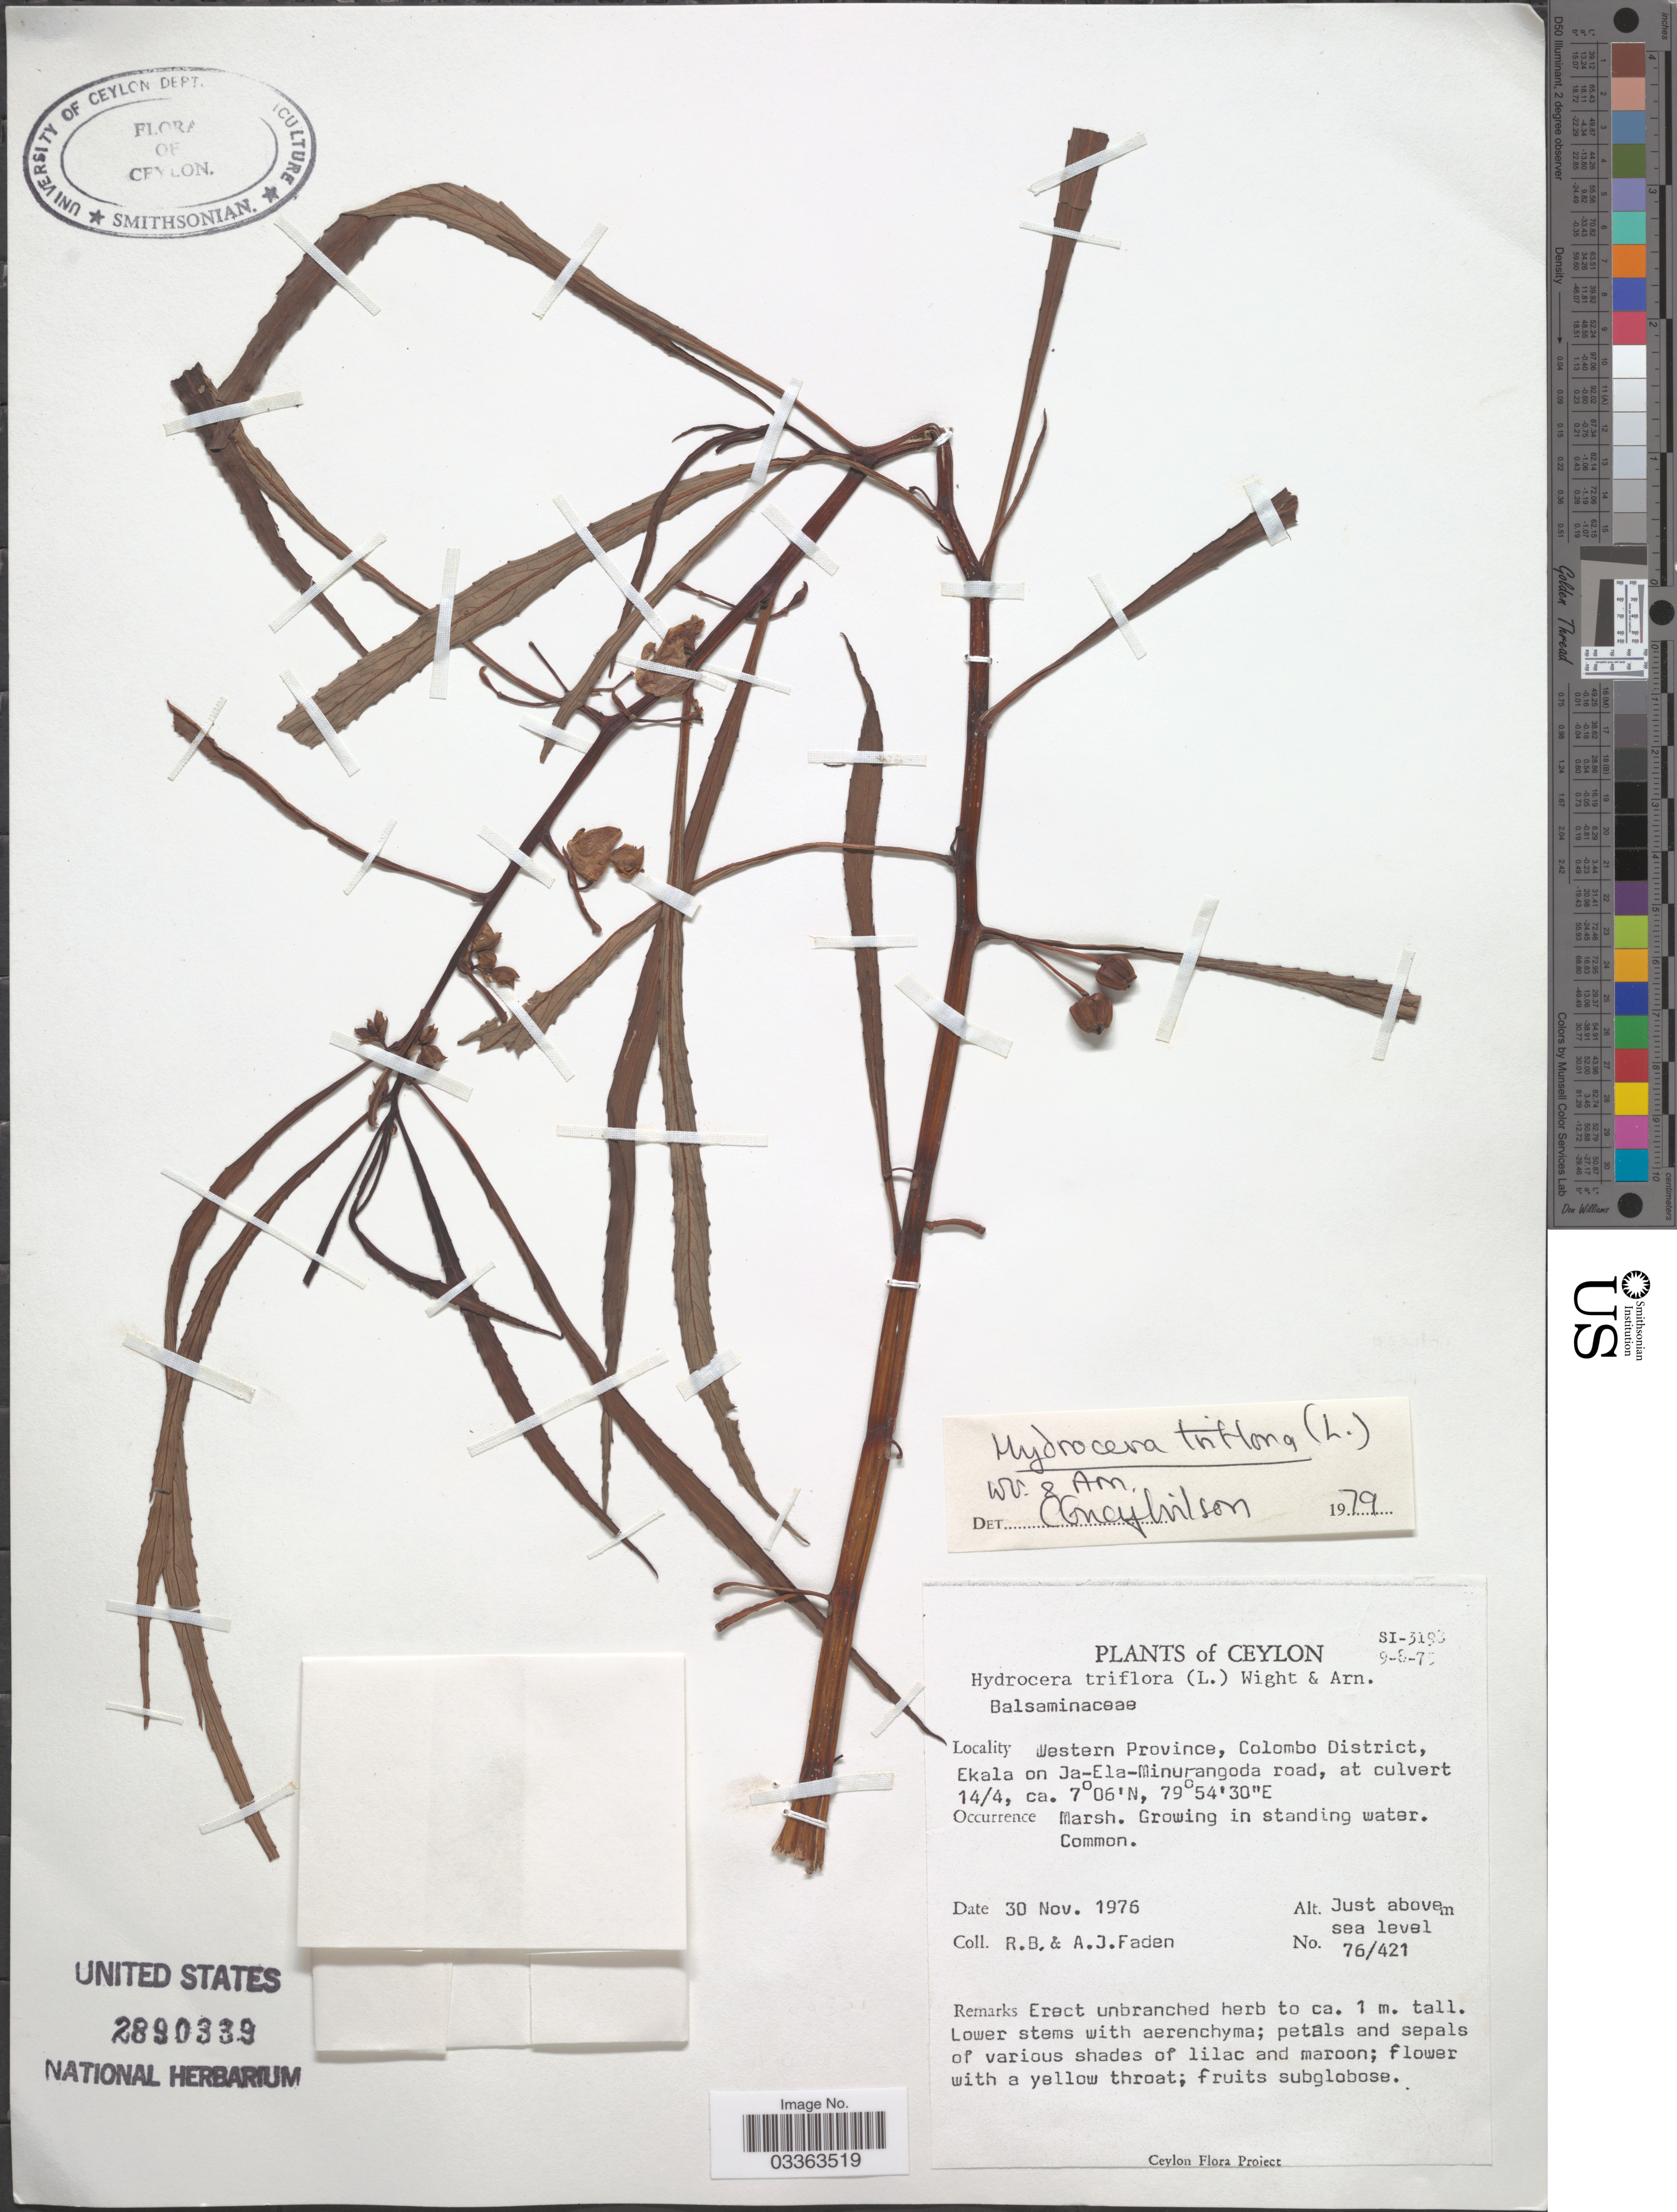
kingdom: Plantae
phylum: Tracheophyta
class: Magnoliopsida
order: Ericales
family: Balsaminaceae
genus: Hydrocera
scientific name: Hydrocera triflora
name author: (L.) Wight & Arn.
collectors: R. B. Faden & A. J. Faden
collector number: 76/421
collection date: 1976-11-30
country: Sri Lanka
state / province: Western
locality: Ceylon, Colombo District, Ekala on Ja-Ela-Minurangoda road, at culvert 14/4.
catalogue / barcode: US 2890339